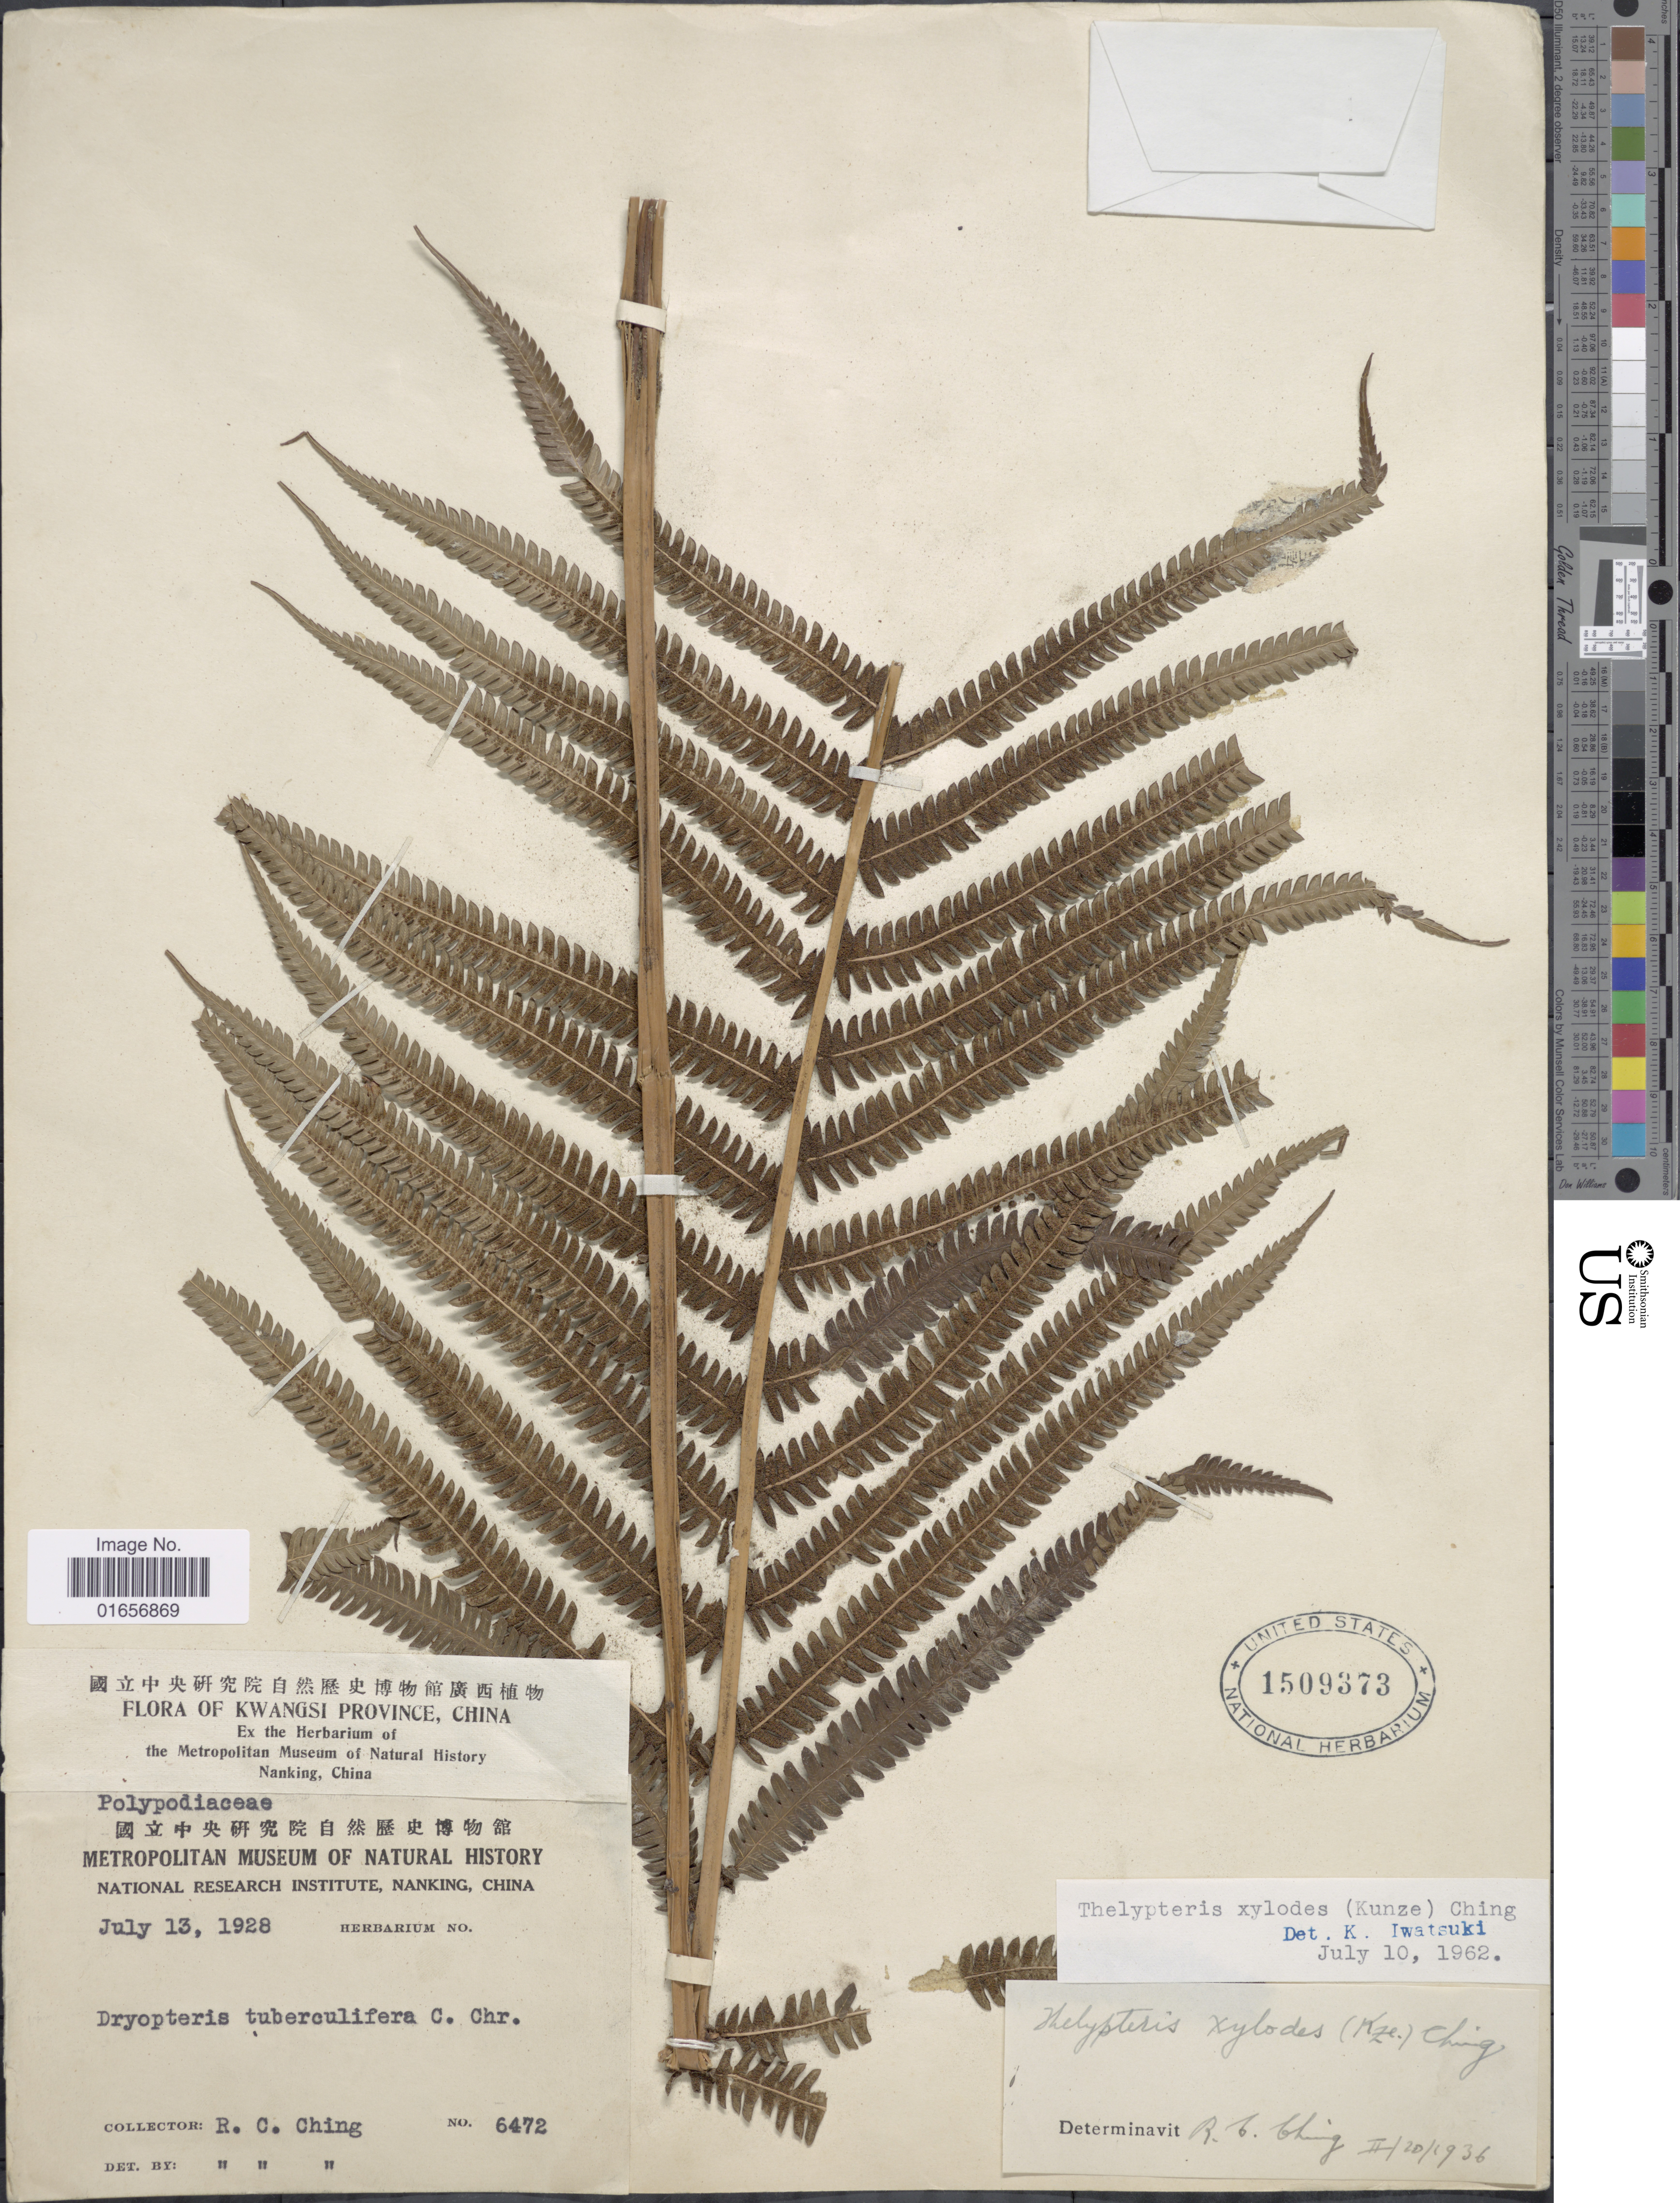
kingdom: Plantae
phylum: Tracheophyta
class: Polypodiopsida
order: Polypodiales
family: Thelypteridaceae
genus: Pseudocyclosorus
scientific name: Pseudocyclosorus tylodes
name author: (Kunze) Ching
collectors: R. C. Ching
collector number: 6472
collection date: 1928-07-13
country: China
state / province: Guangxi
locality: Kwangsi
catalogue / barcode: US 1509373